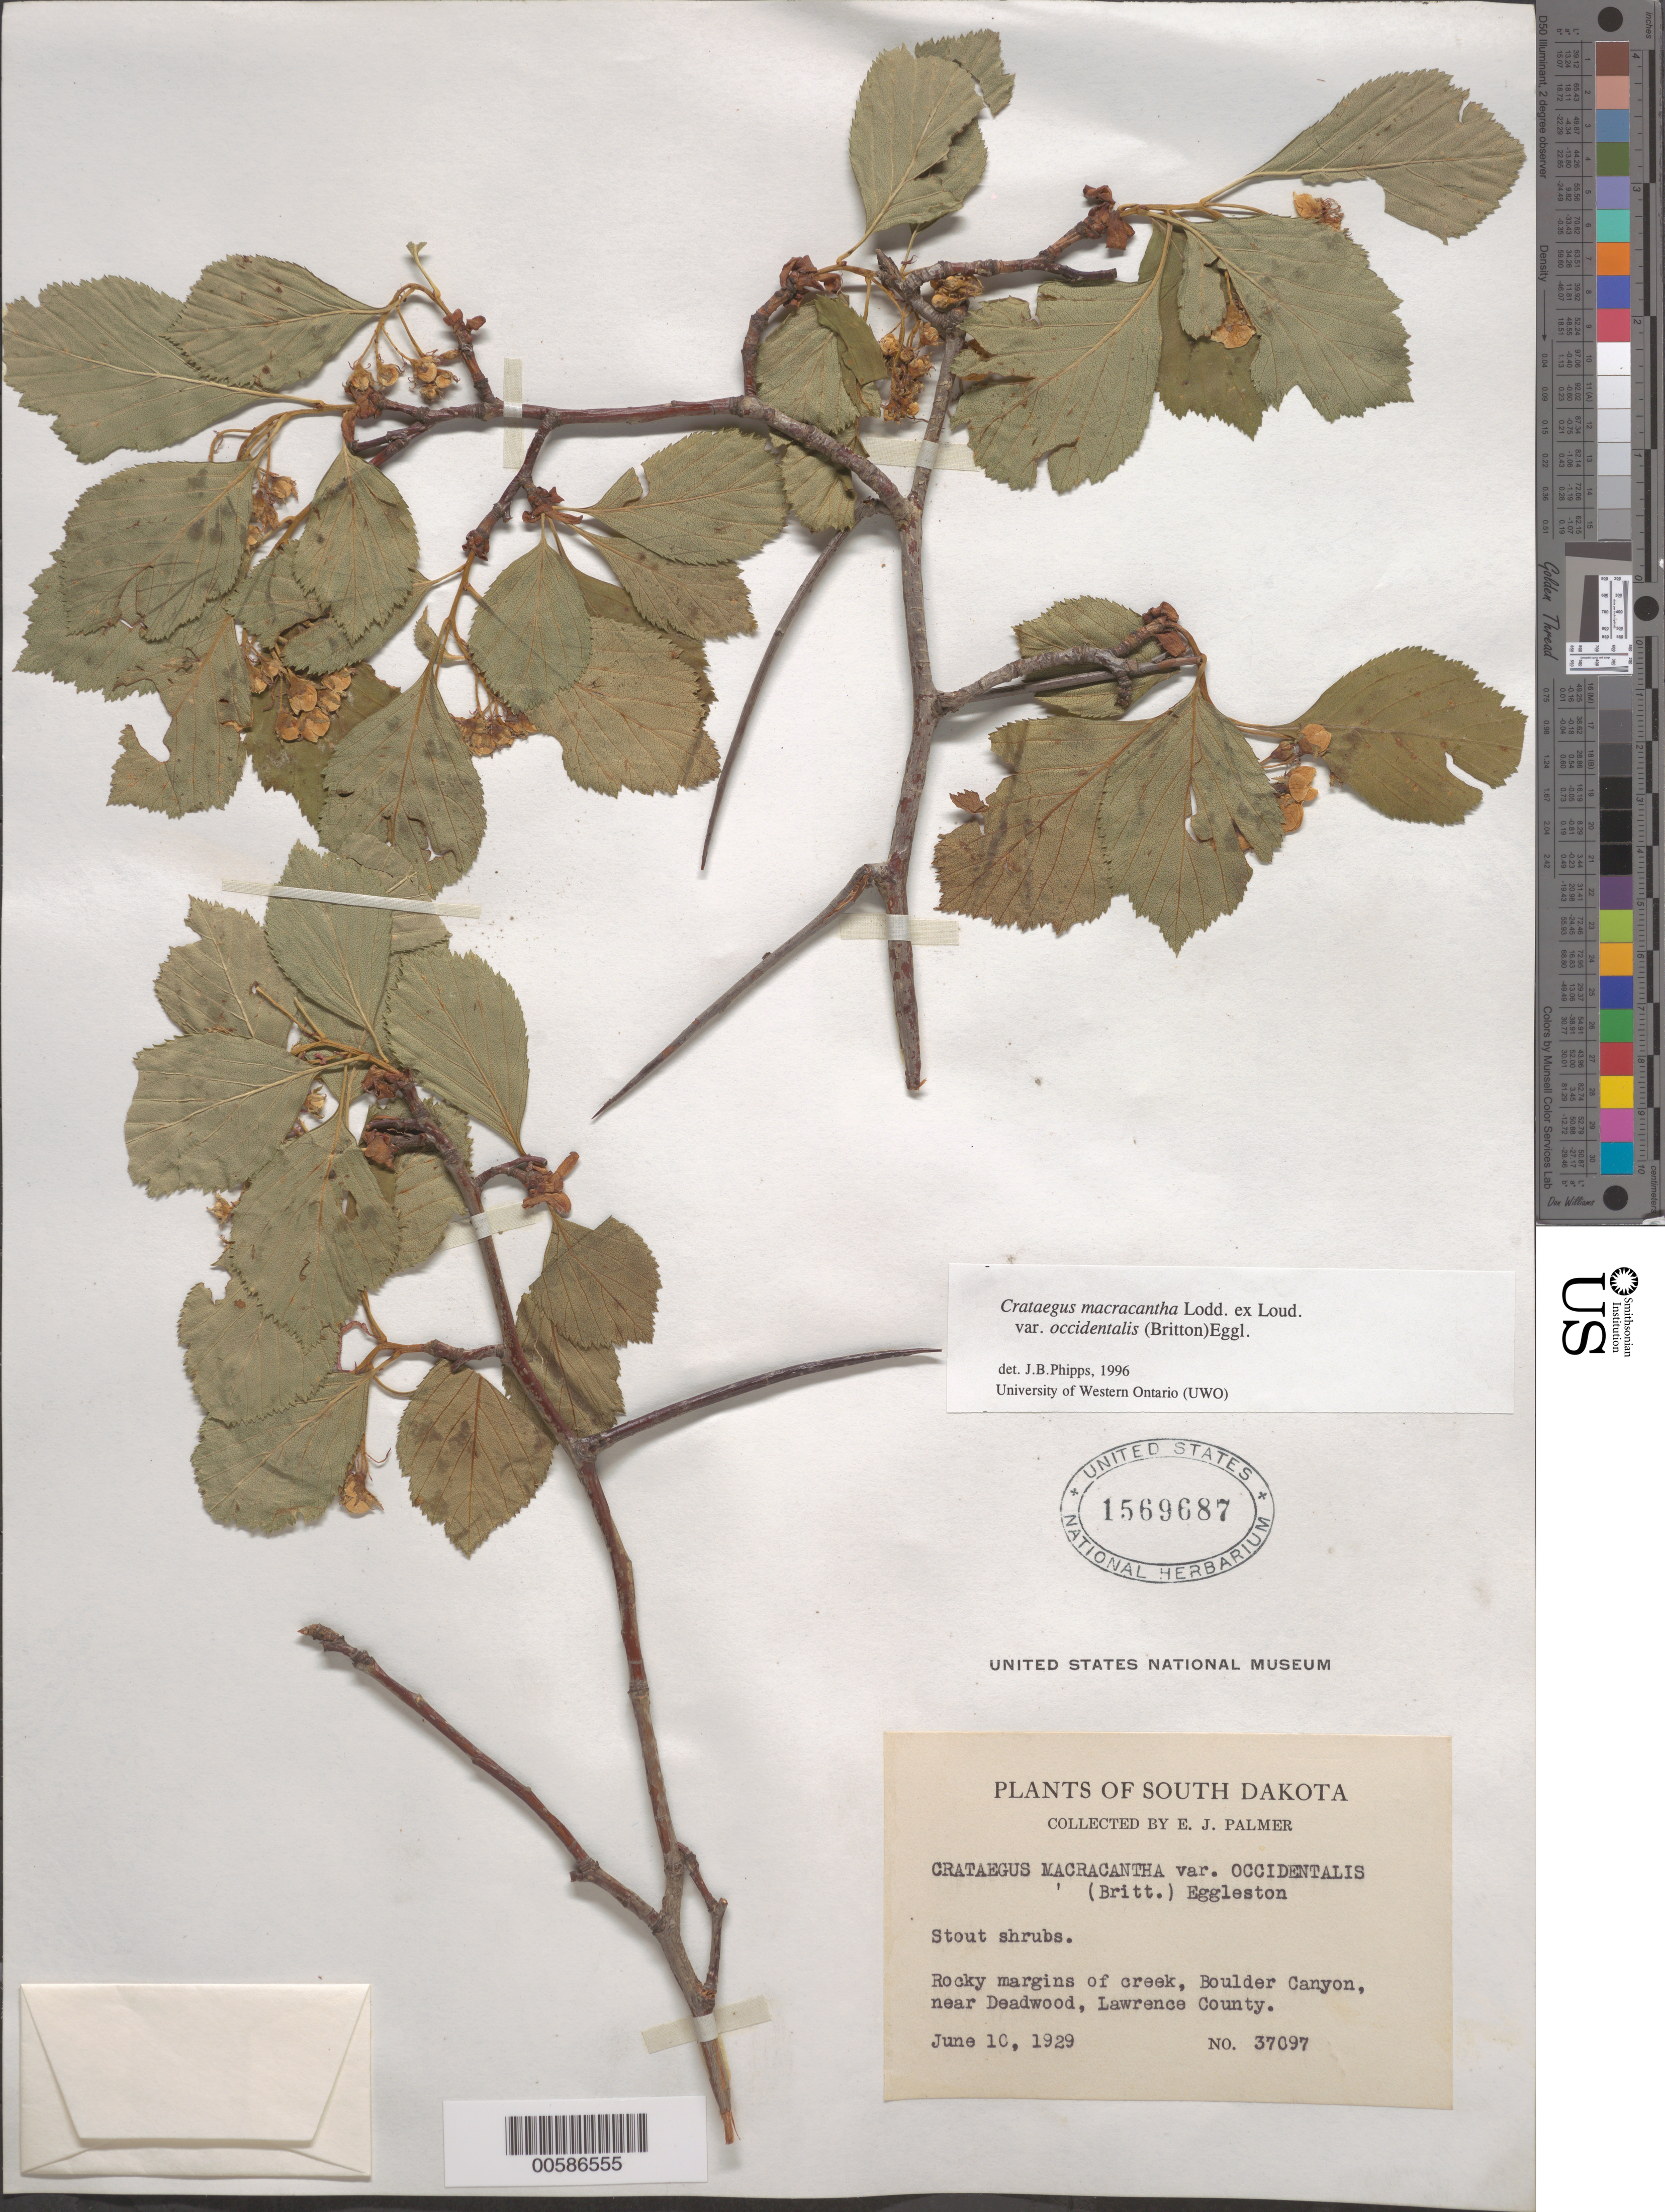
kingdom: Plantae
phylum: Tracheophyta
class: Magnoliopsida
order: Rosales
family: Rosaceae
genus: Crataegus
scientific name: Crataegus occidentalis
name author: Britton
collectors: E. J. Palmer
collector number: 37097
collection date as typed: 10 Jun 1929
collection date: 1929-06-10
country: United States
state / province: South Dakota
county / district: Lawrence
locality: Boulder Canyon, near Deadwood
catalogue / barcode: US 1569687